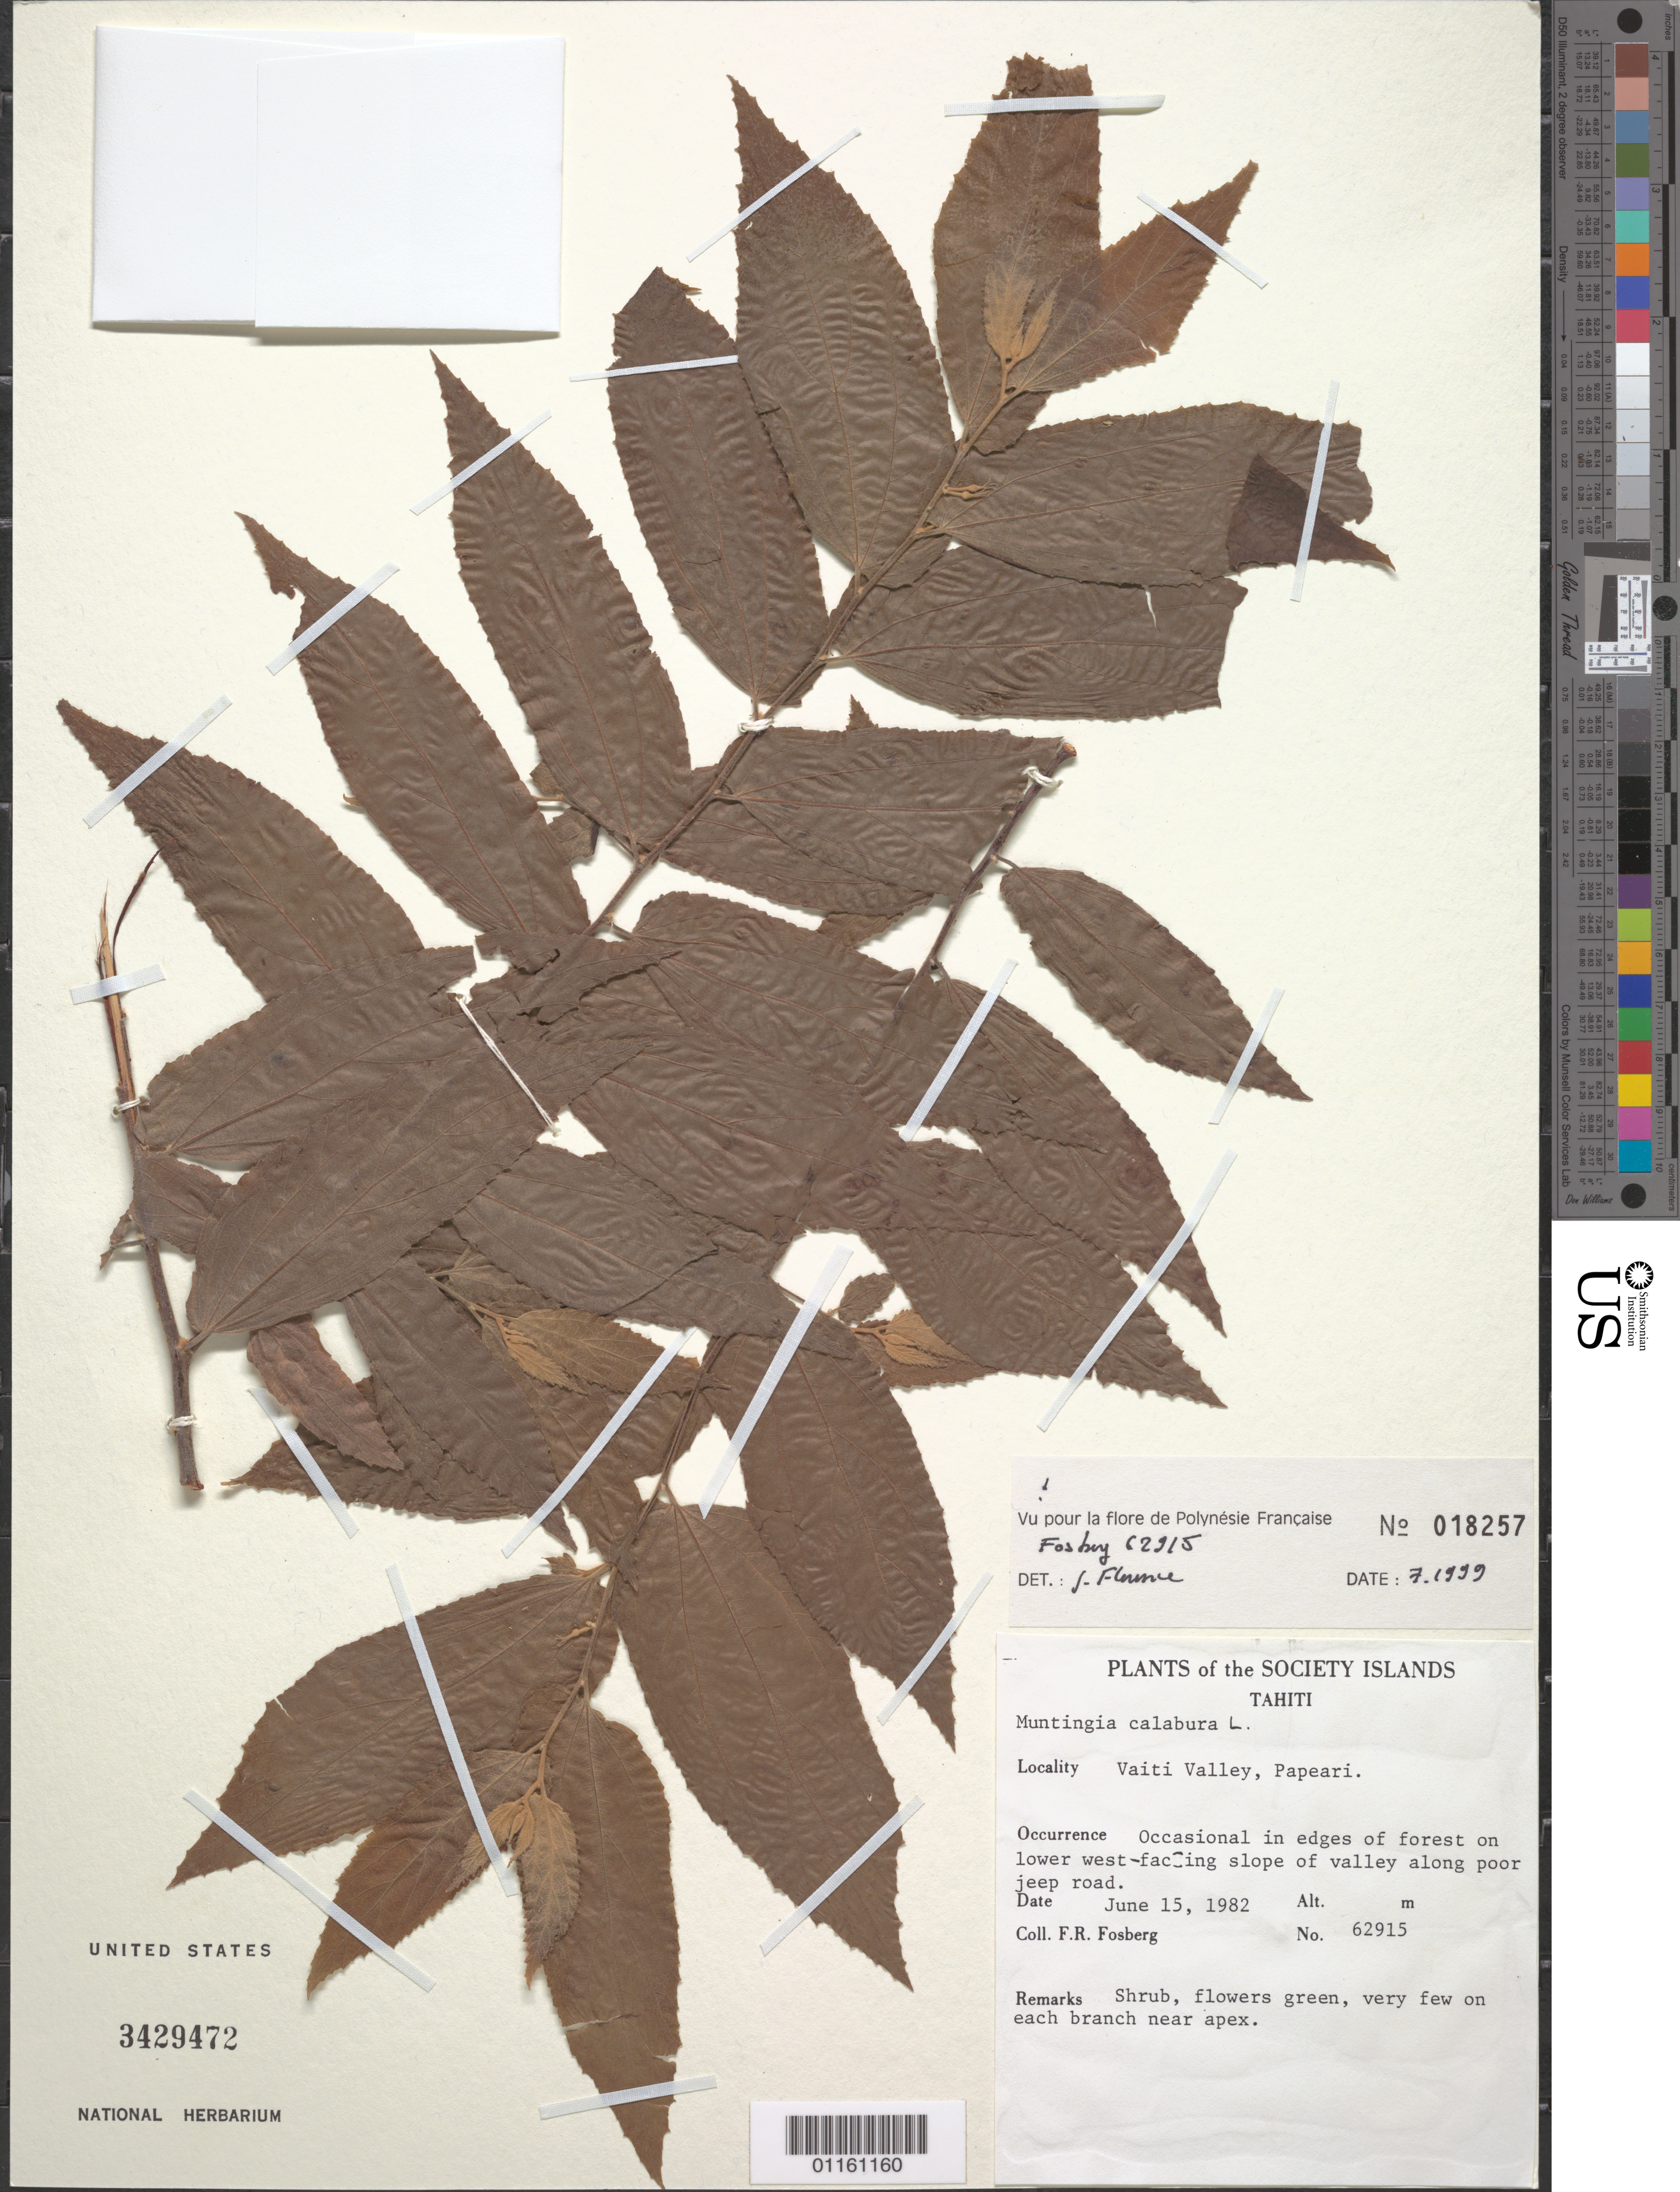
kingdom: Plantae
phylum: Tracheophyta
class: Magnoliopsida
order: Malvales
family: Muntingiaceae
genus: Muntingia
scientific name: Muntingia calabura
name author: L.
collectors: F. R. Fosberg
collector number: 62915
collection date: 1982-06-15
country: French Polynesia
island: Tahiti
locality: Vaiti Valley, Papeari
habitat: Occasional in edges of forest on lower west - facing slope of valley along poor jeep road.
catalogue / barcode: US 3429472